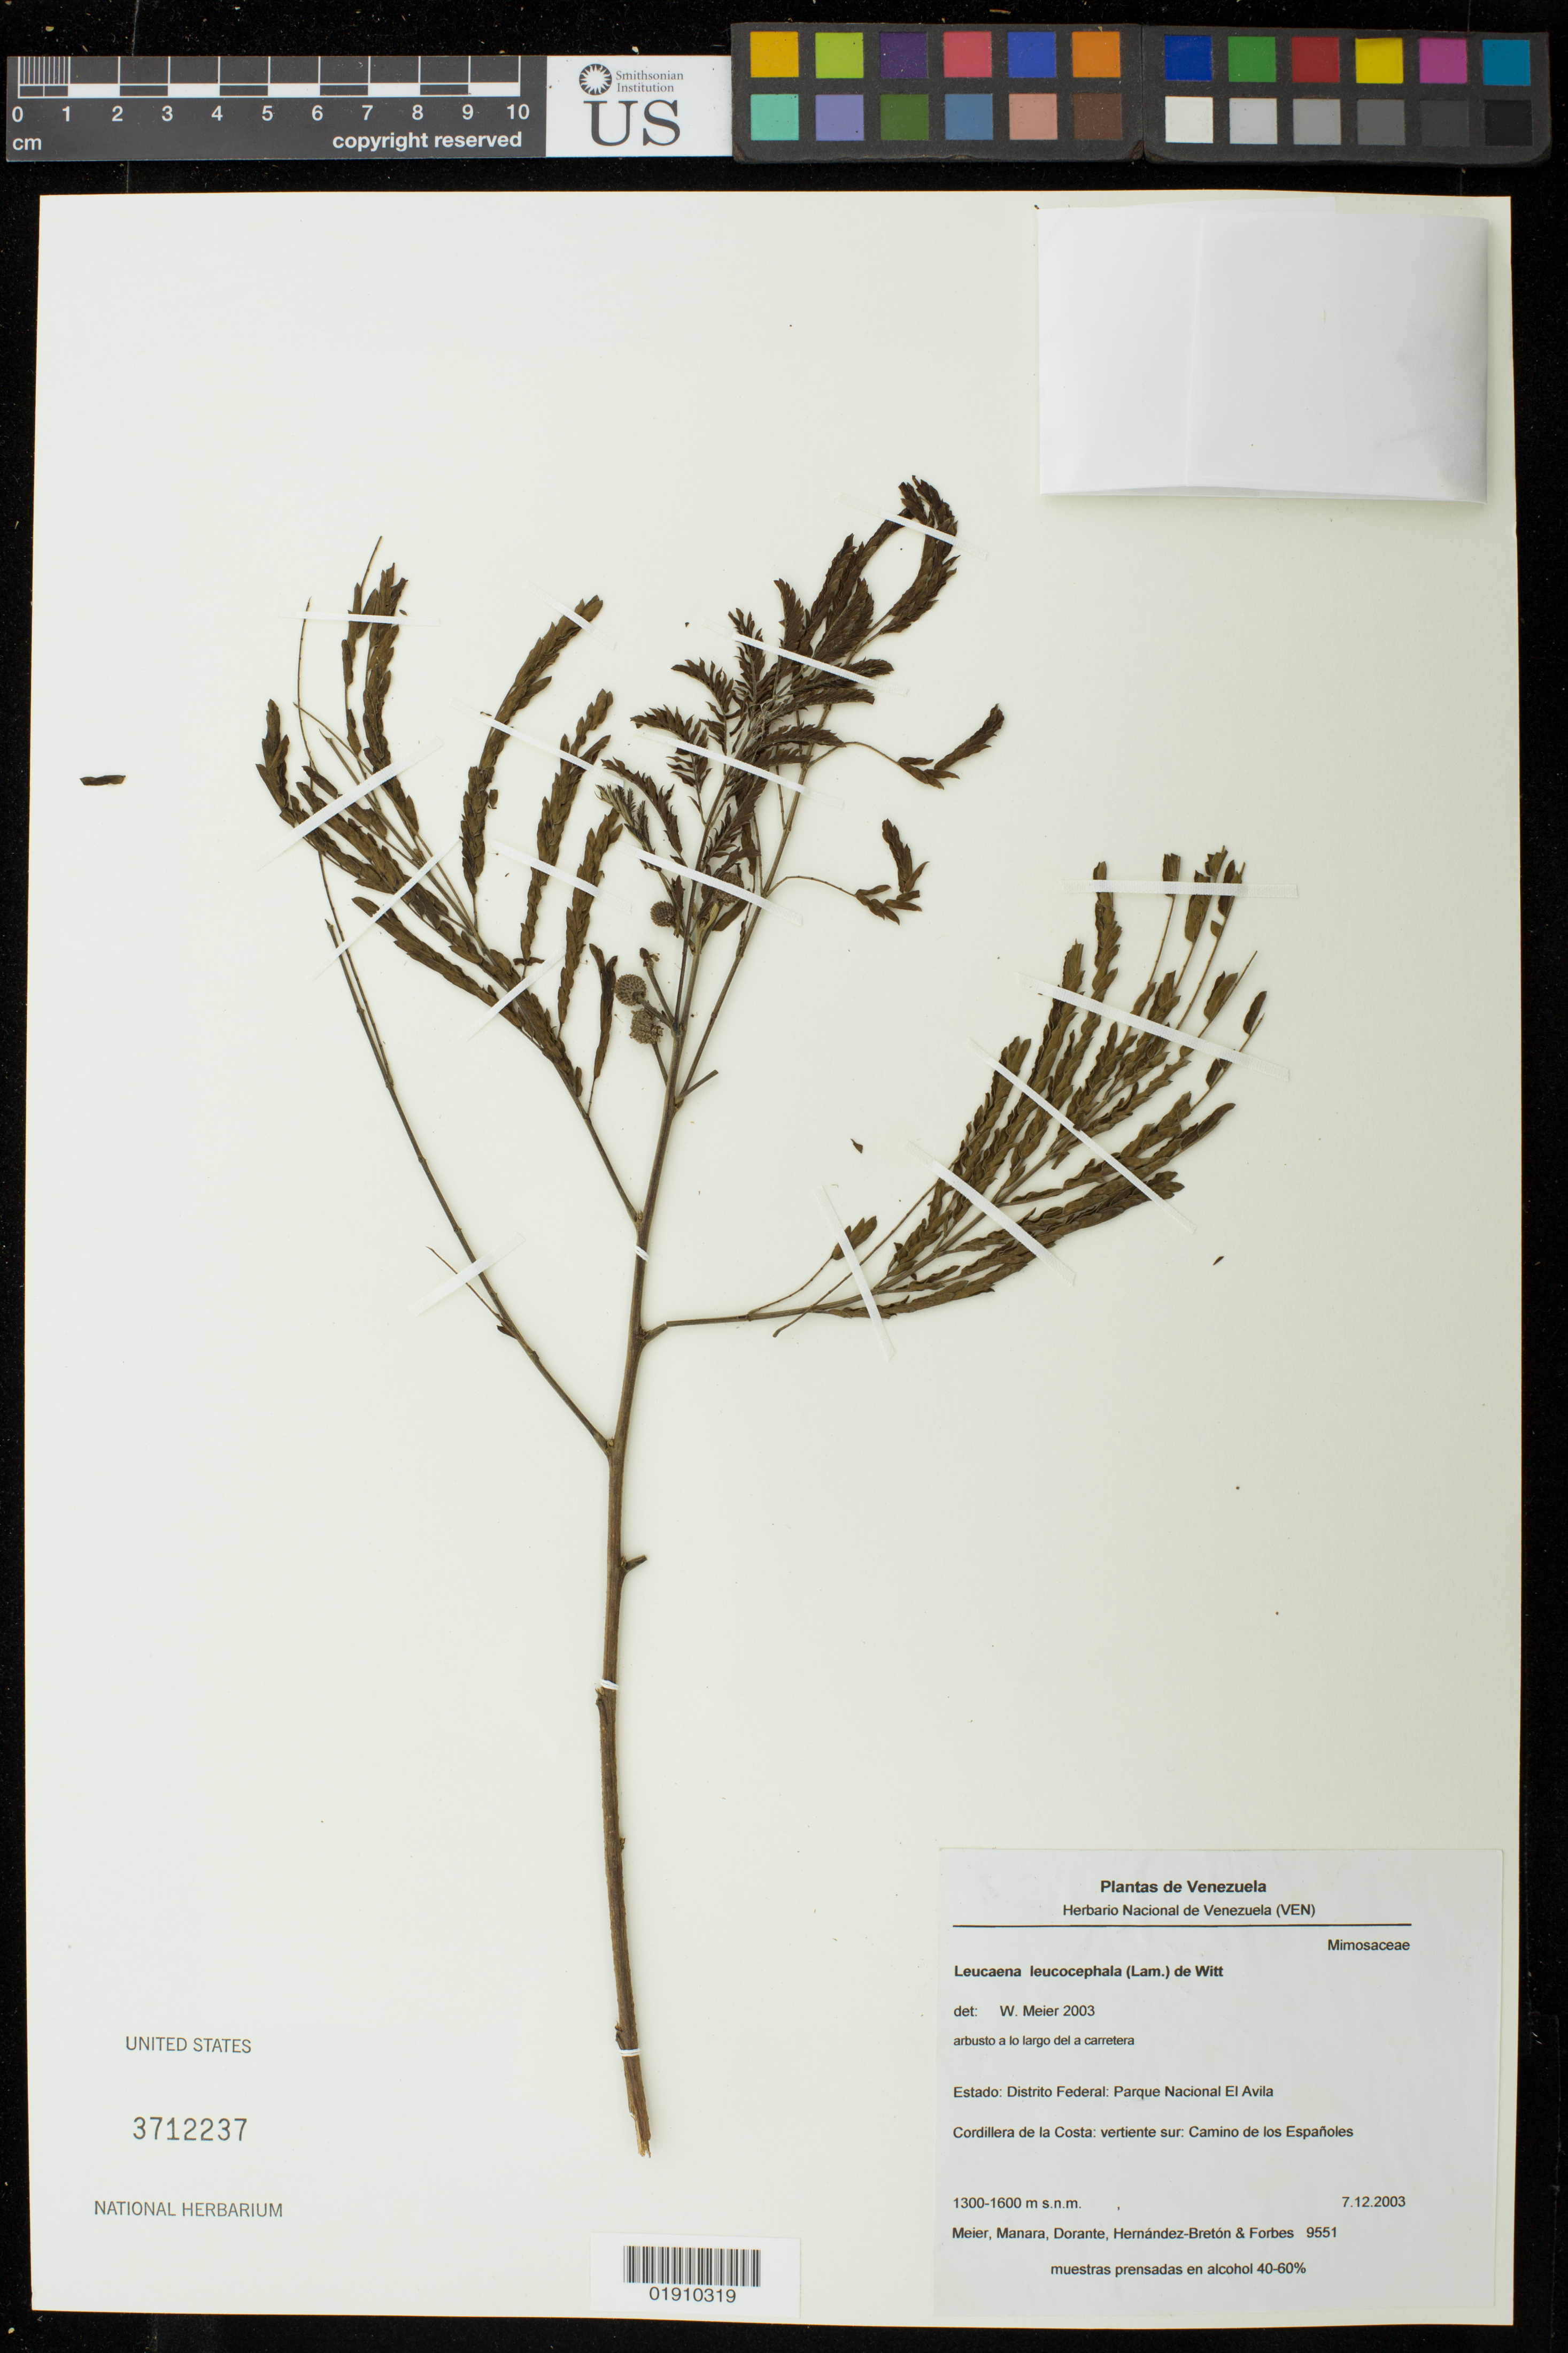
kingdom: Plantae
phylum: Tracheophyta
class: Magnoliopsida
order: Fabales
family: Fabaceae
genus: Leucaena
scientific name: Leucaena leucocephala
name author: (Lam.) de Wit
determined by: Meier, Winfried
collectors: W. Meier, B. Manara, A. Dorante, J. L. Hernandez-Breton & G. Forbes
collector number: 9551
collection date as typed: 7.12.2003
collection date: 2003-12-07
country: Venezuela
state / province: Distrito Federal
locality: Estado: Distrito Federal: Parque Nacional El Avilla, Cordillera de la Costa: vertiente sur: Camino de los Espanoles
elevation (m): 1300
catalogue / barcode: US 3712237